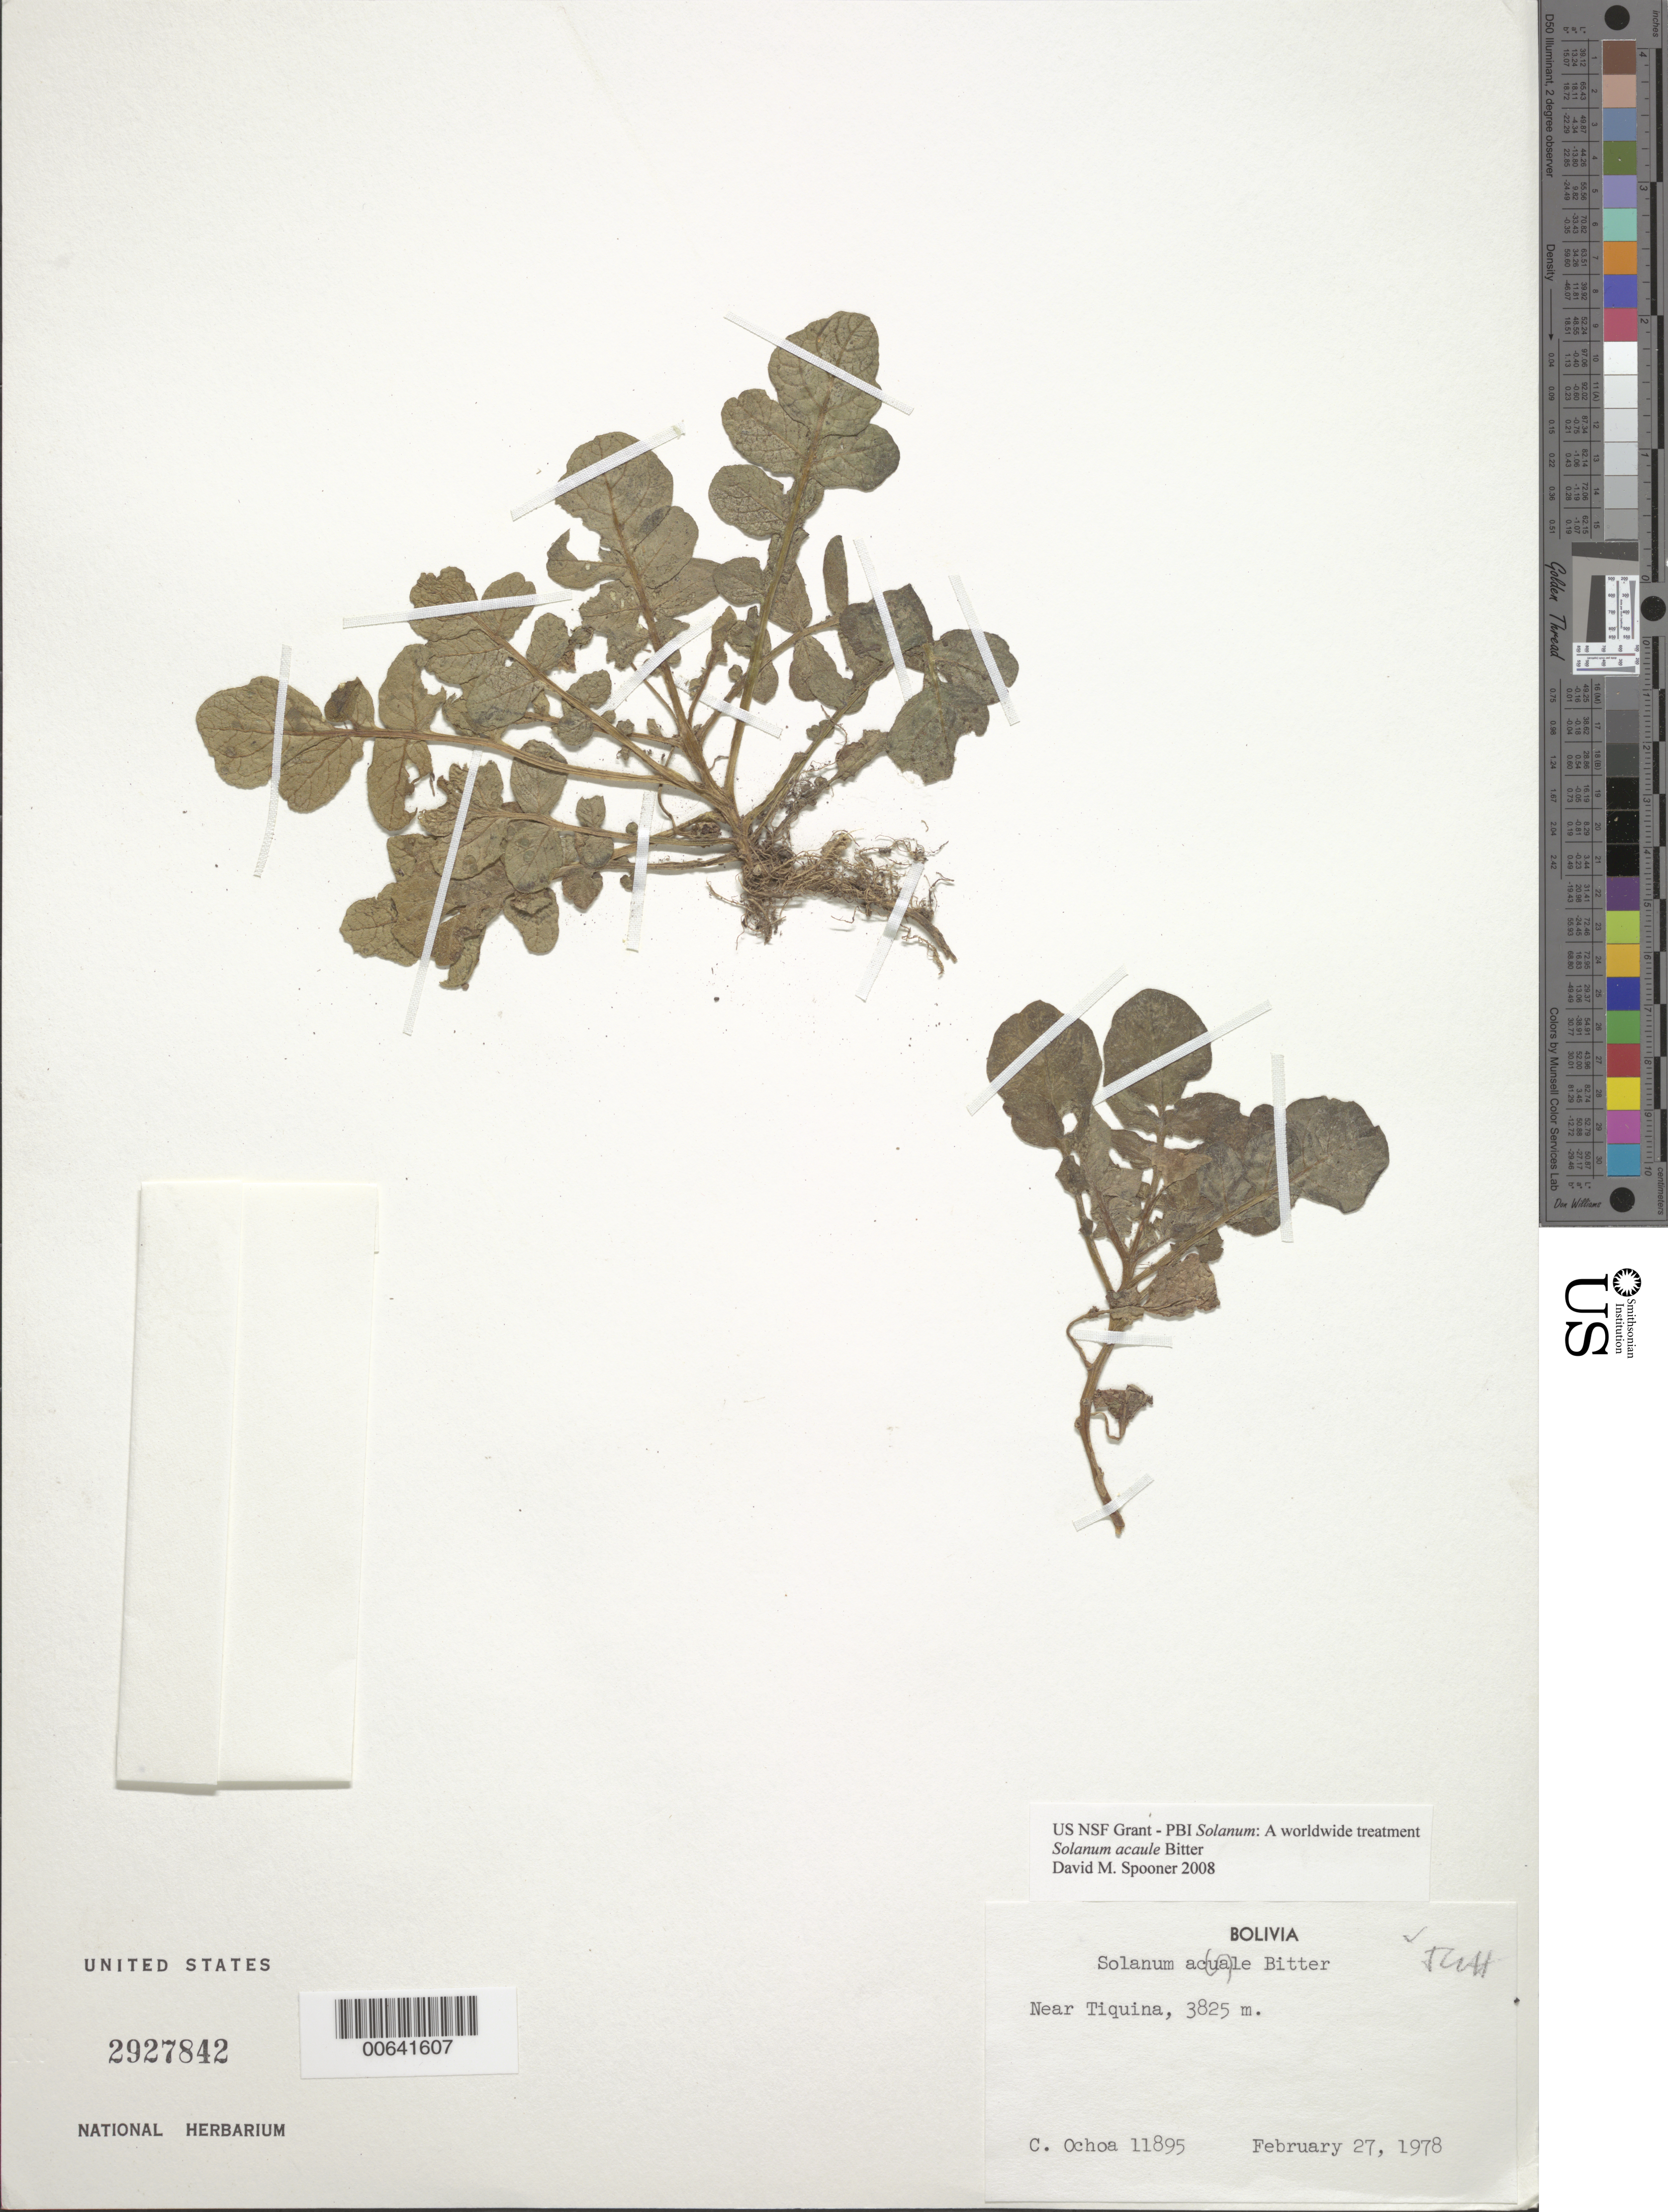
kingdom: Plantae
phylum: Tracheophyta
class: Magnoliopsida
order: Solanales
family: Solanaceae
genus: Solanum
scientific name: Solanum acaule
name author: Bitter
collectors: C. Ochoa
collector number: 11895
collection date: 1978-02-27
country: Bolivia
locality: Near Tiquina.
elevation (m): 3825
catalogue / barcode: US 2927842